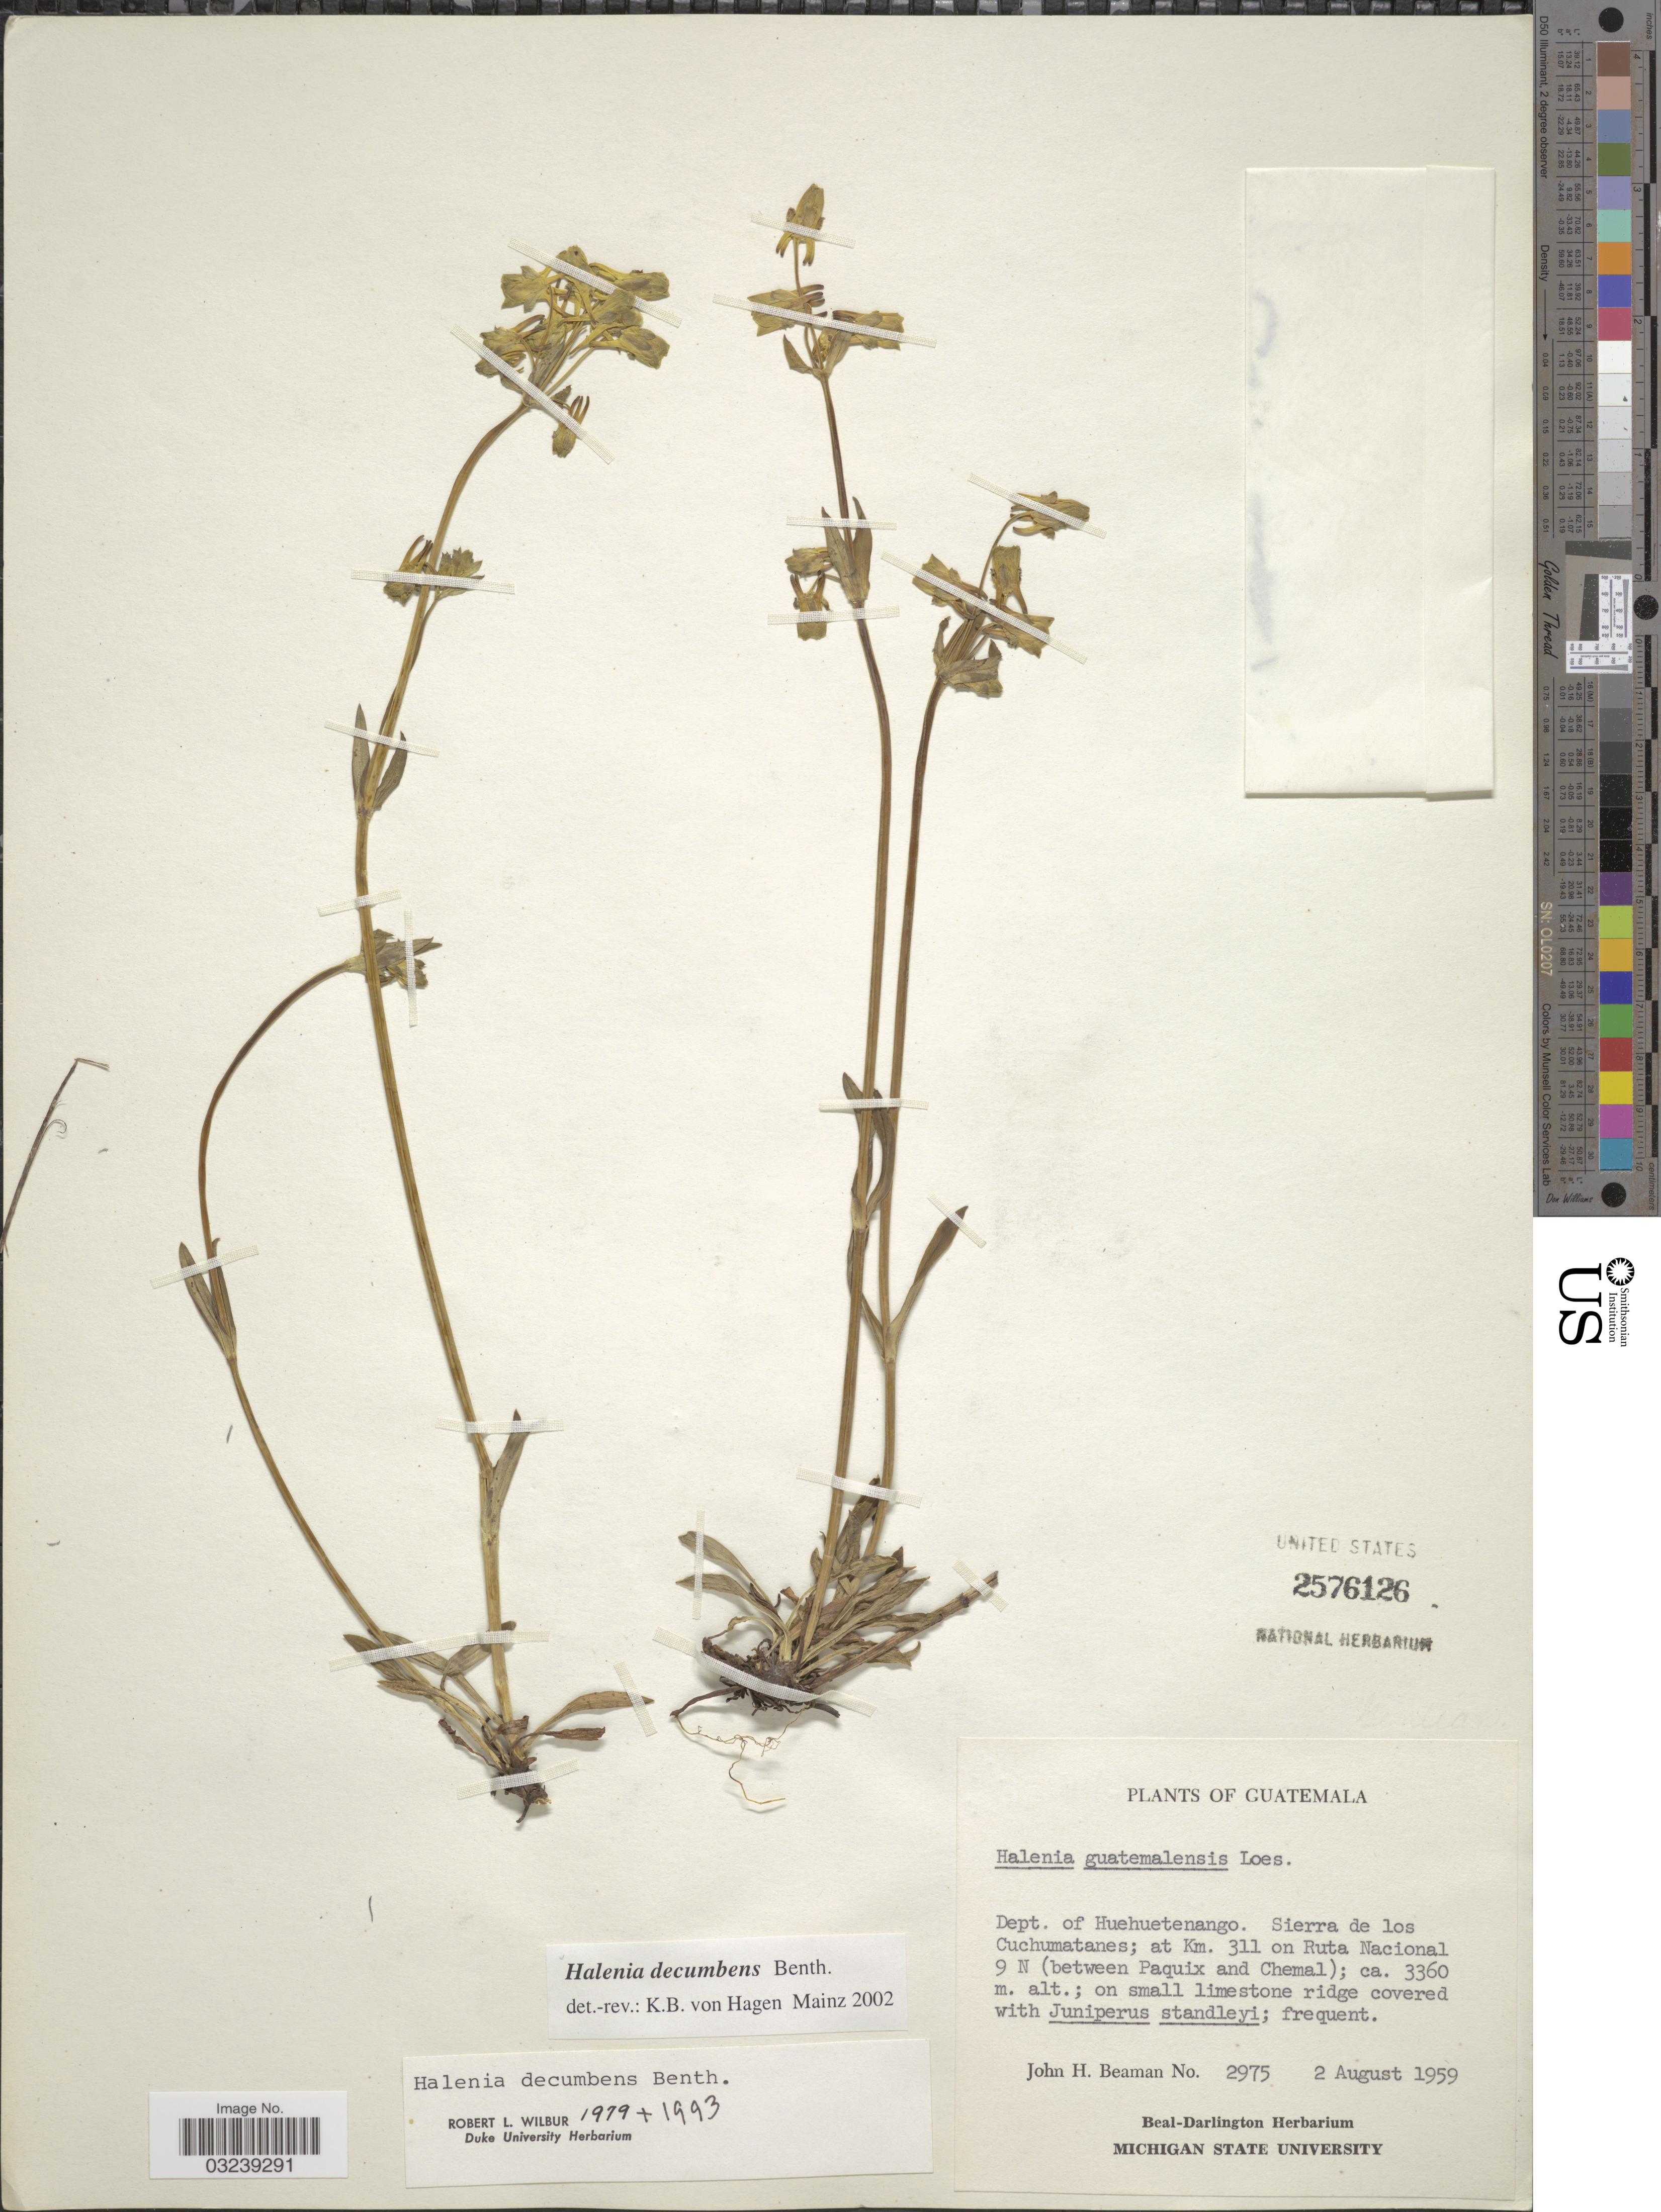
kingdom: Plantae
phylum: Tracheophyta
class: Magnoliopsida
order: Gentianales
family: Gentianaceae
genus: Halenia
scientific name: Halenia decumbens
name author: Benth.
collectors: J. H. Beaman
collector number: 2975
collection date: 1959-08-02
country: Guatemala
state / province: Huehuetenango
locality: Dept. of Huehuetenango. Sierra de los Cuchumatanes; at Km. 311 on Ruta Nacional 9 N (between Paquix and Chemal).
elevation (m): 3360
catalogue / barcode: US 2576126